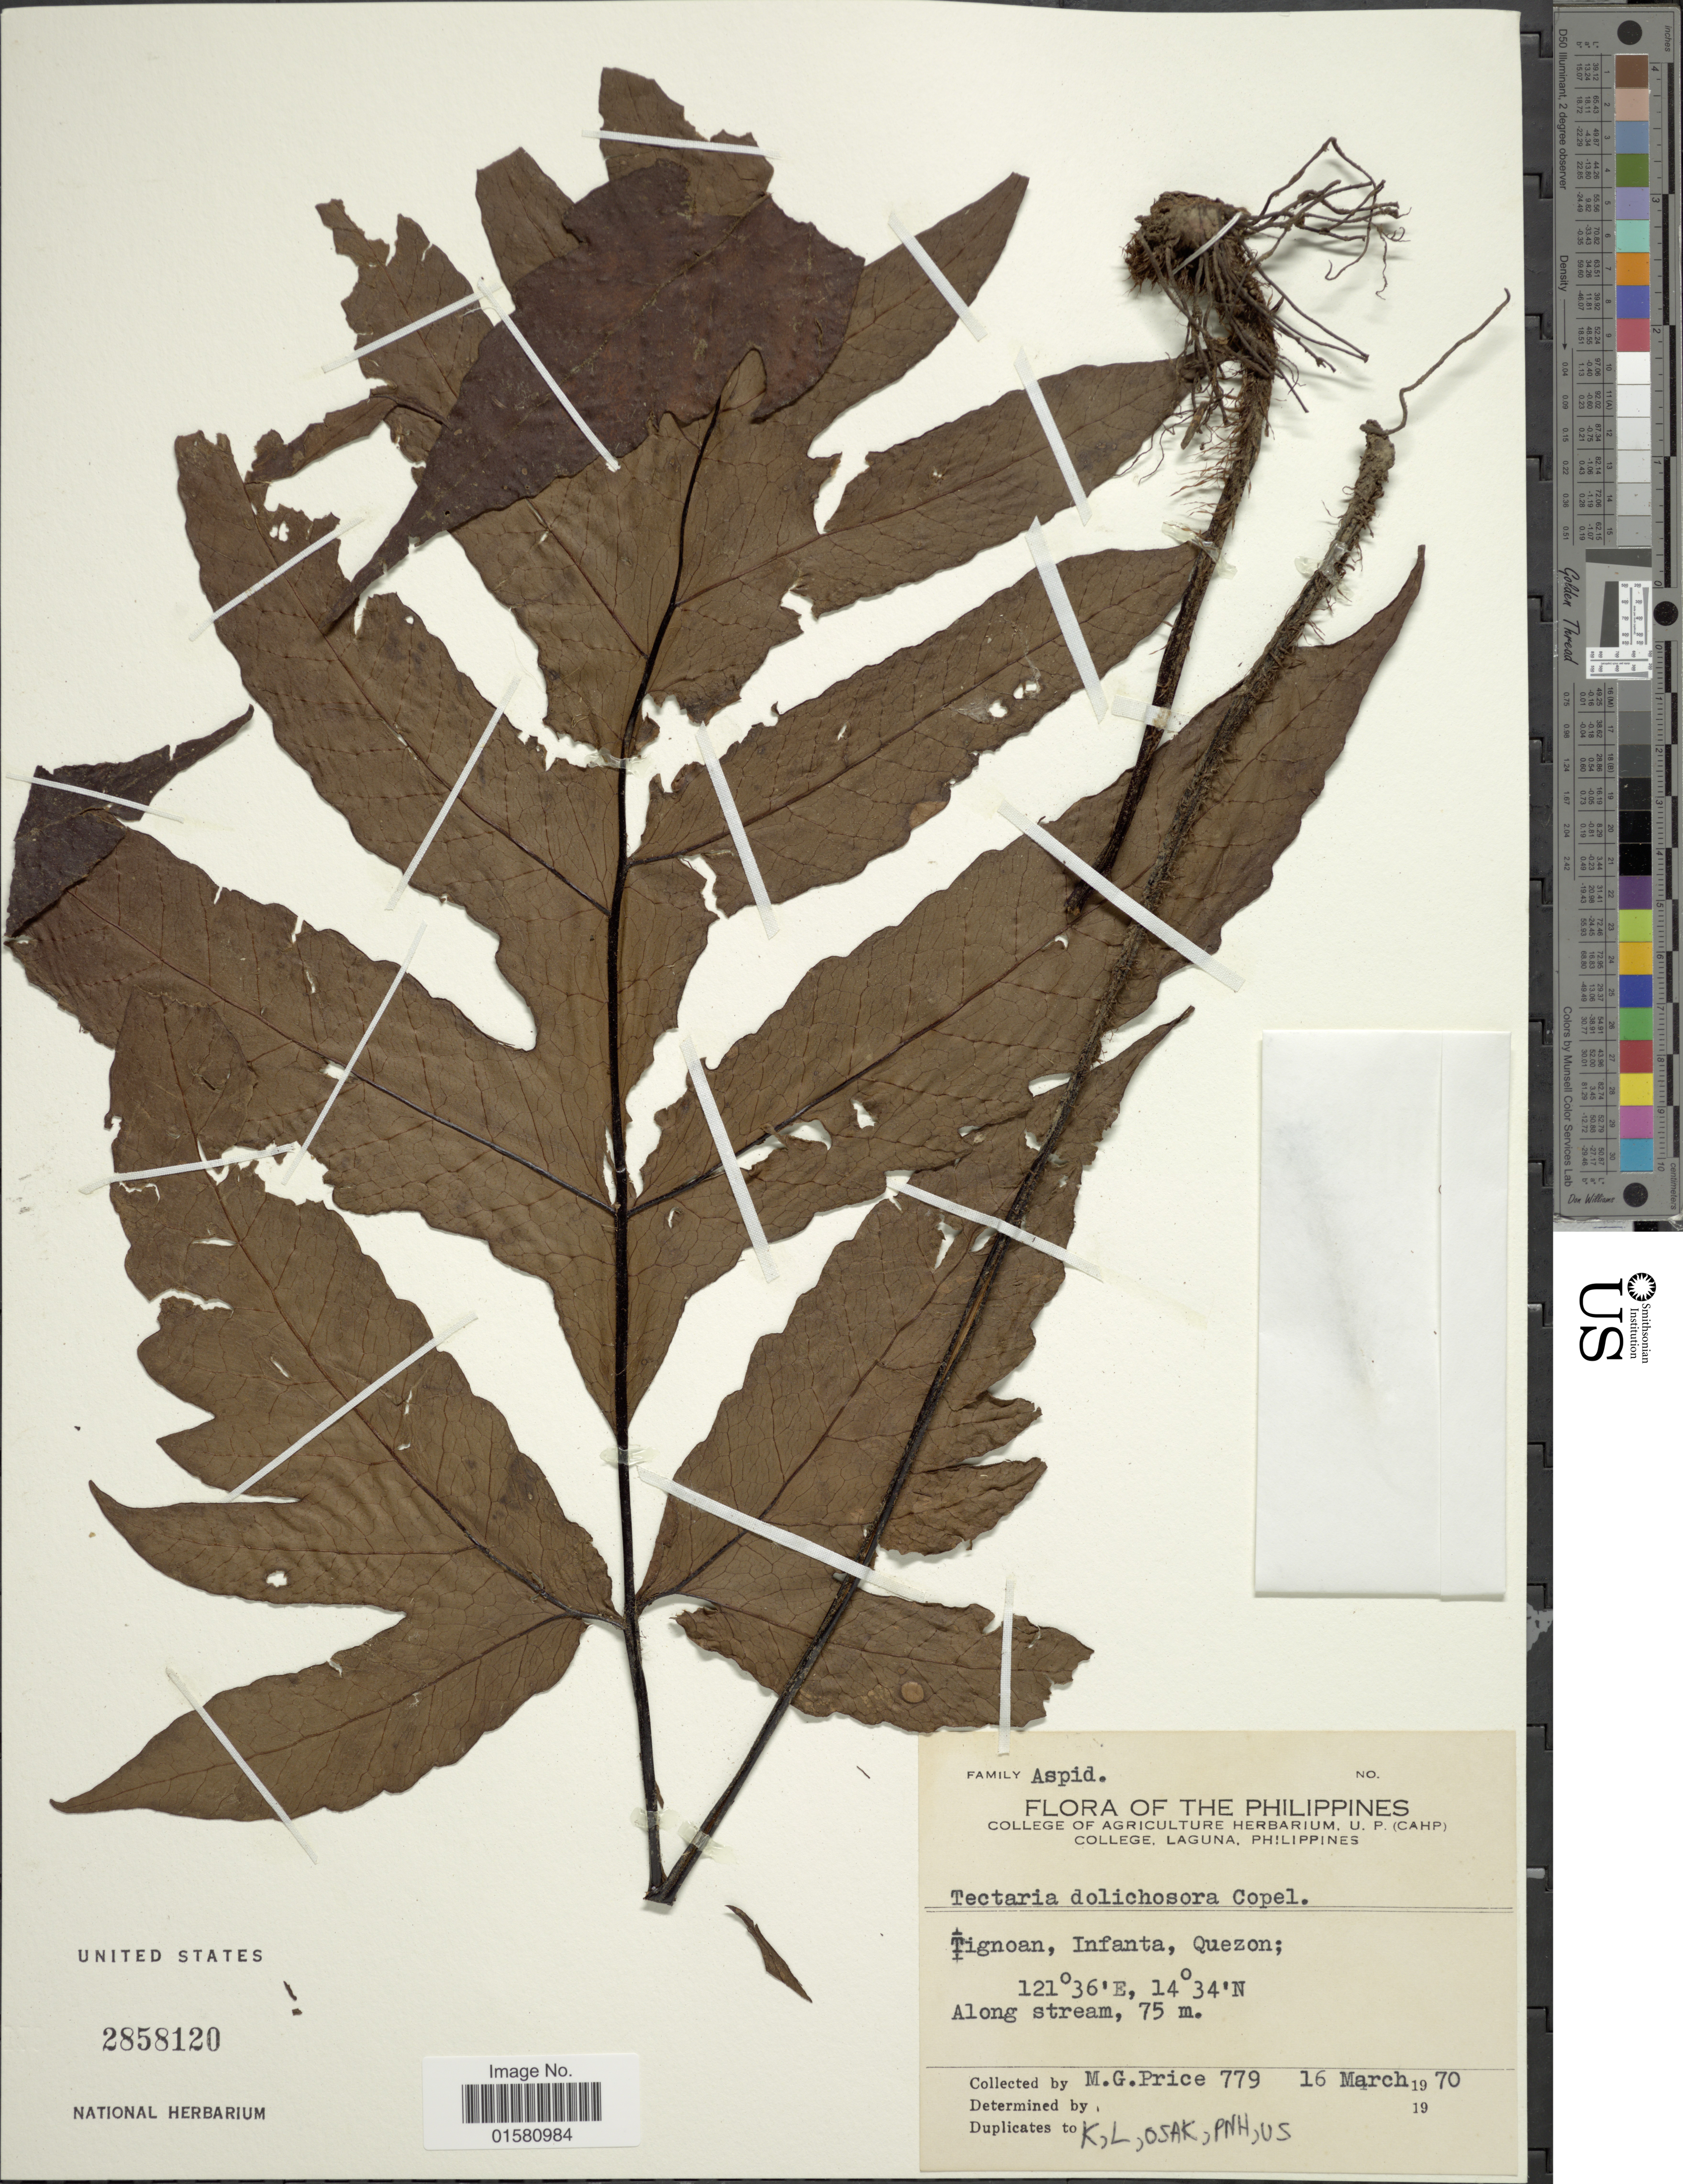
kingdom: Plantae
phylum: Tracheophyta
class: Polypodiopsida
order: Polypodiales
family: Tectariaceae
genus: Tectaria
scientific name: Tectaria dolichosora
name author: Copel.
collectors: M. G. Price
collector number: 779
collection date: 1970-03-16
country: Philippines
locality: Tignoan, Infanta, Quezon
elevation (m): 75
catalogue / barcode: US 2858120